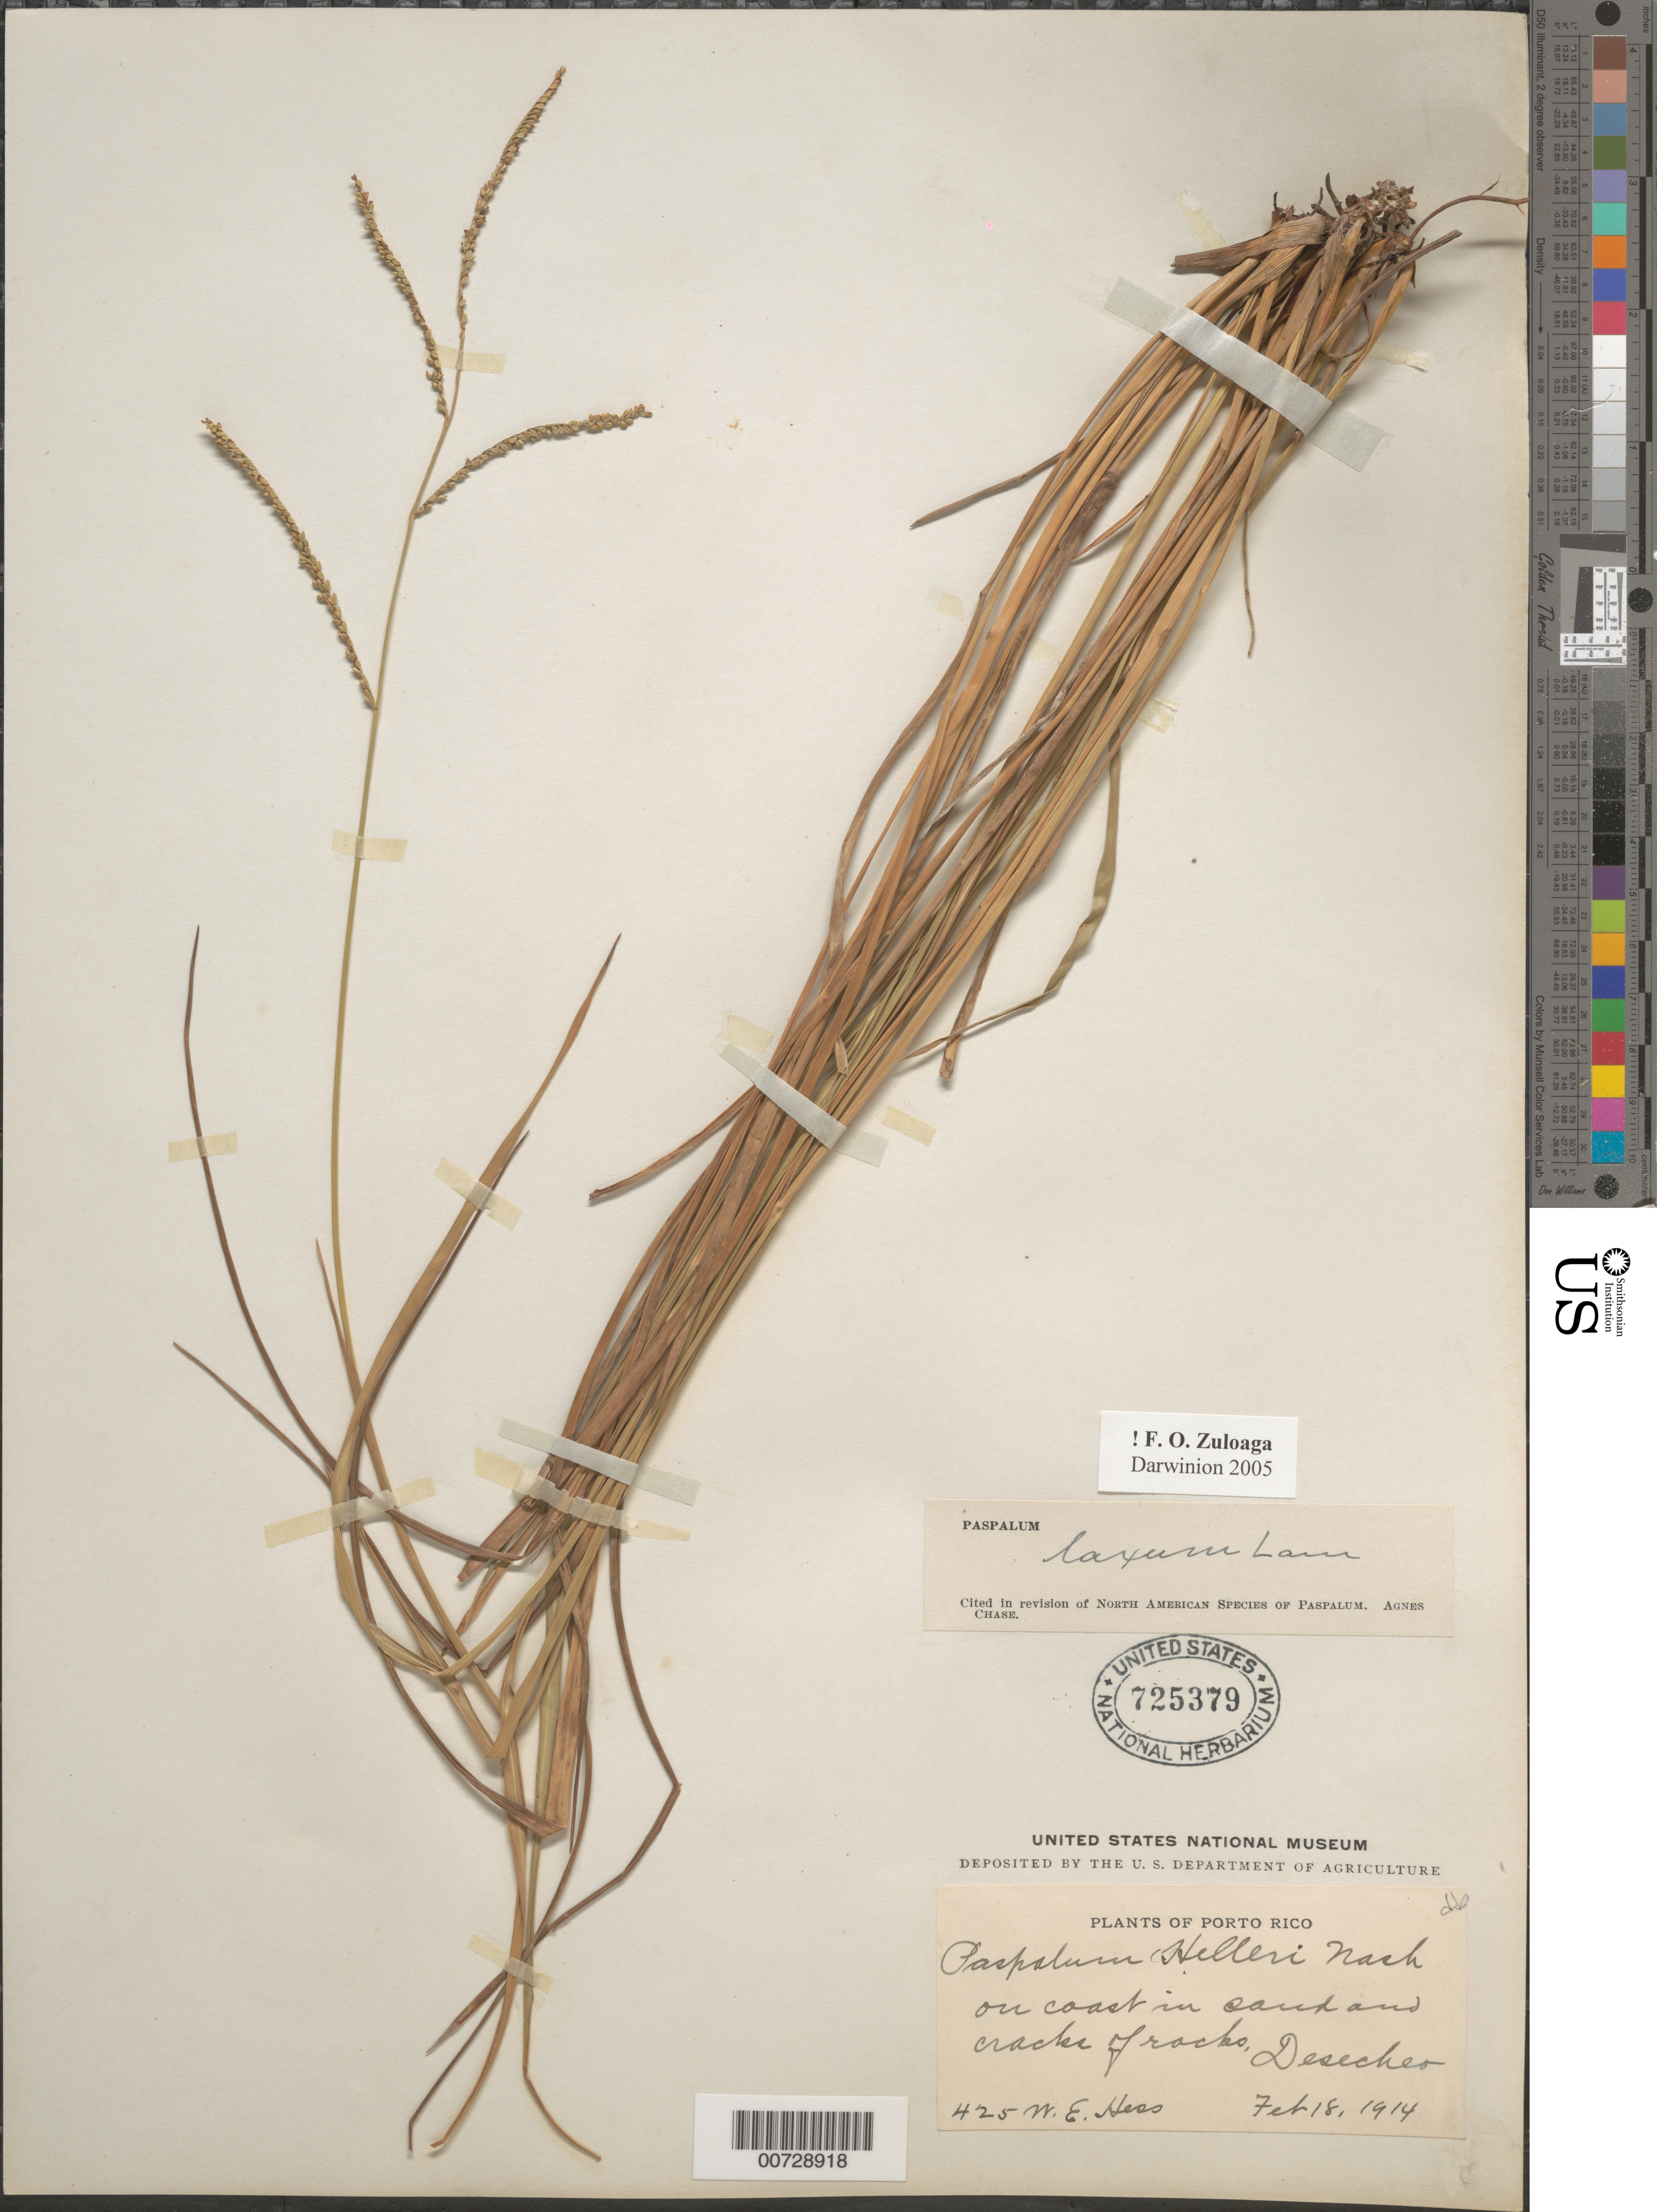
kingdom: Plantae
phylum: Tracheophyta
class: Liliopsida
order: Poales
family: Poaceae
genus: Paspalum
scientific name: Paspalum laxum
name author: Lam.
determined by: Chase, [M.] Agnes, (US)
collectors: W. Hess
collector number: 425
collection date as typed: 18 Feb 1914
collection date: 1914-02-18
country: Puerto Rico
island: Desecheo I.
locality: On coast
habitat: In sand and cracks of rocks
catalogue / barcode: US 725379